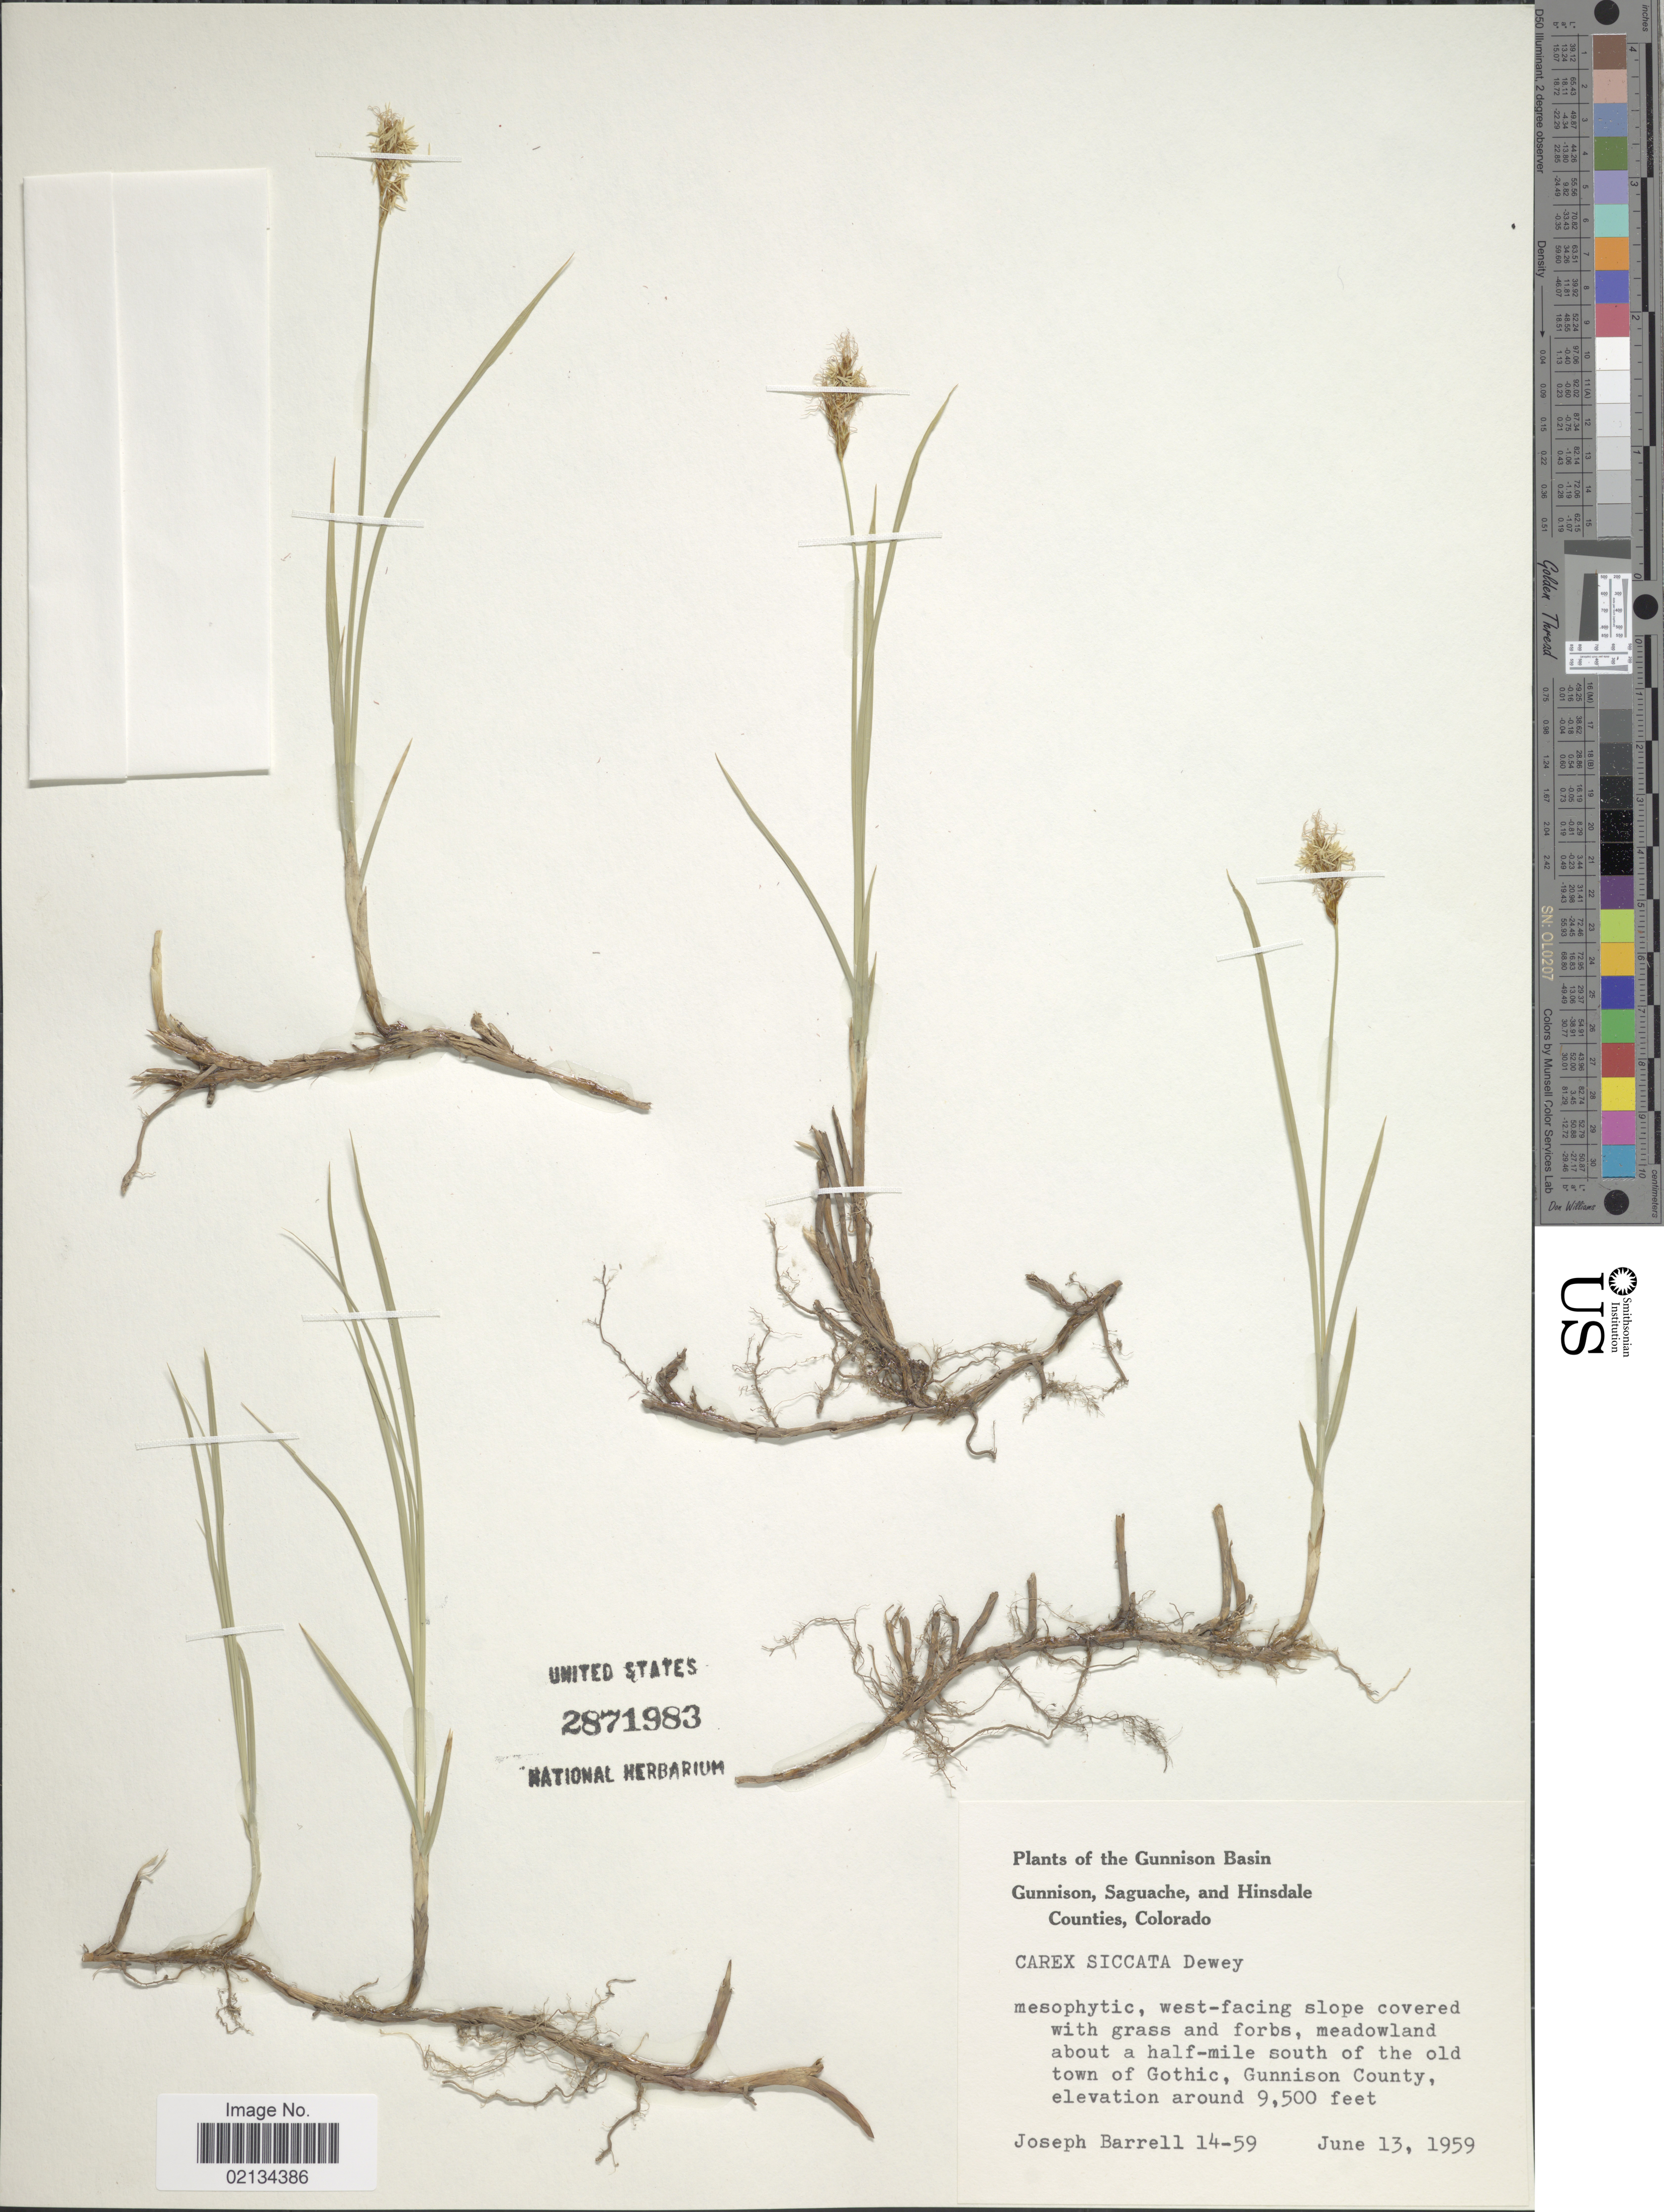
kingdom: Plantae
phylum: Tracheophyta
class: Liliopsida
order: Poales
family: Cyperaceae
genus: Carex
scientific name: Carex siccata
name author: Dewey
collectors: J. Barrell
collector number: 14-59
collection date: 1959-06-13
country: United States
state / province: Colorado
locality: The Gunnison Basin, Gunnison, Saguache, and Hinsdale Counties, west-facing slope, meadowland about a half-mile south of the old town of Gothic, Gunnison County.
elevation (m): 2896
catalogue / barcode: US 2871983